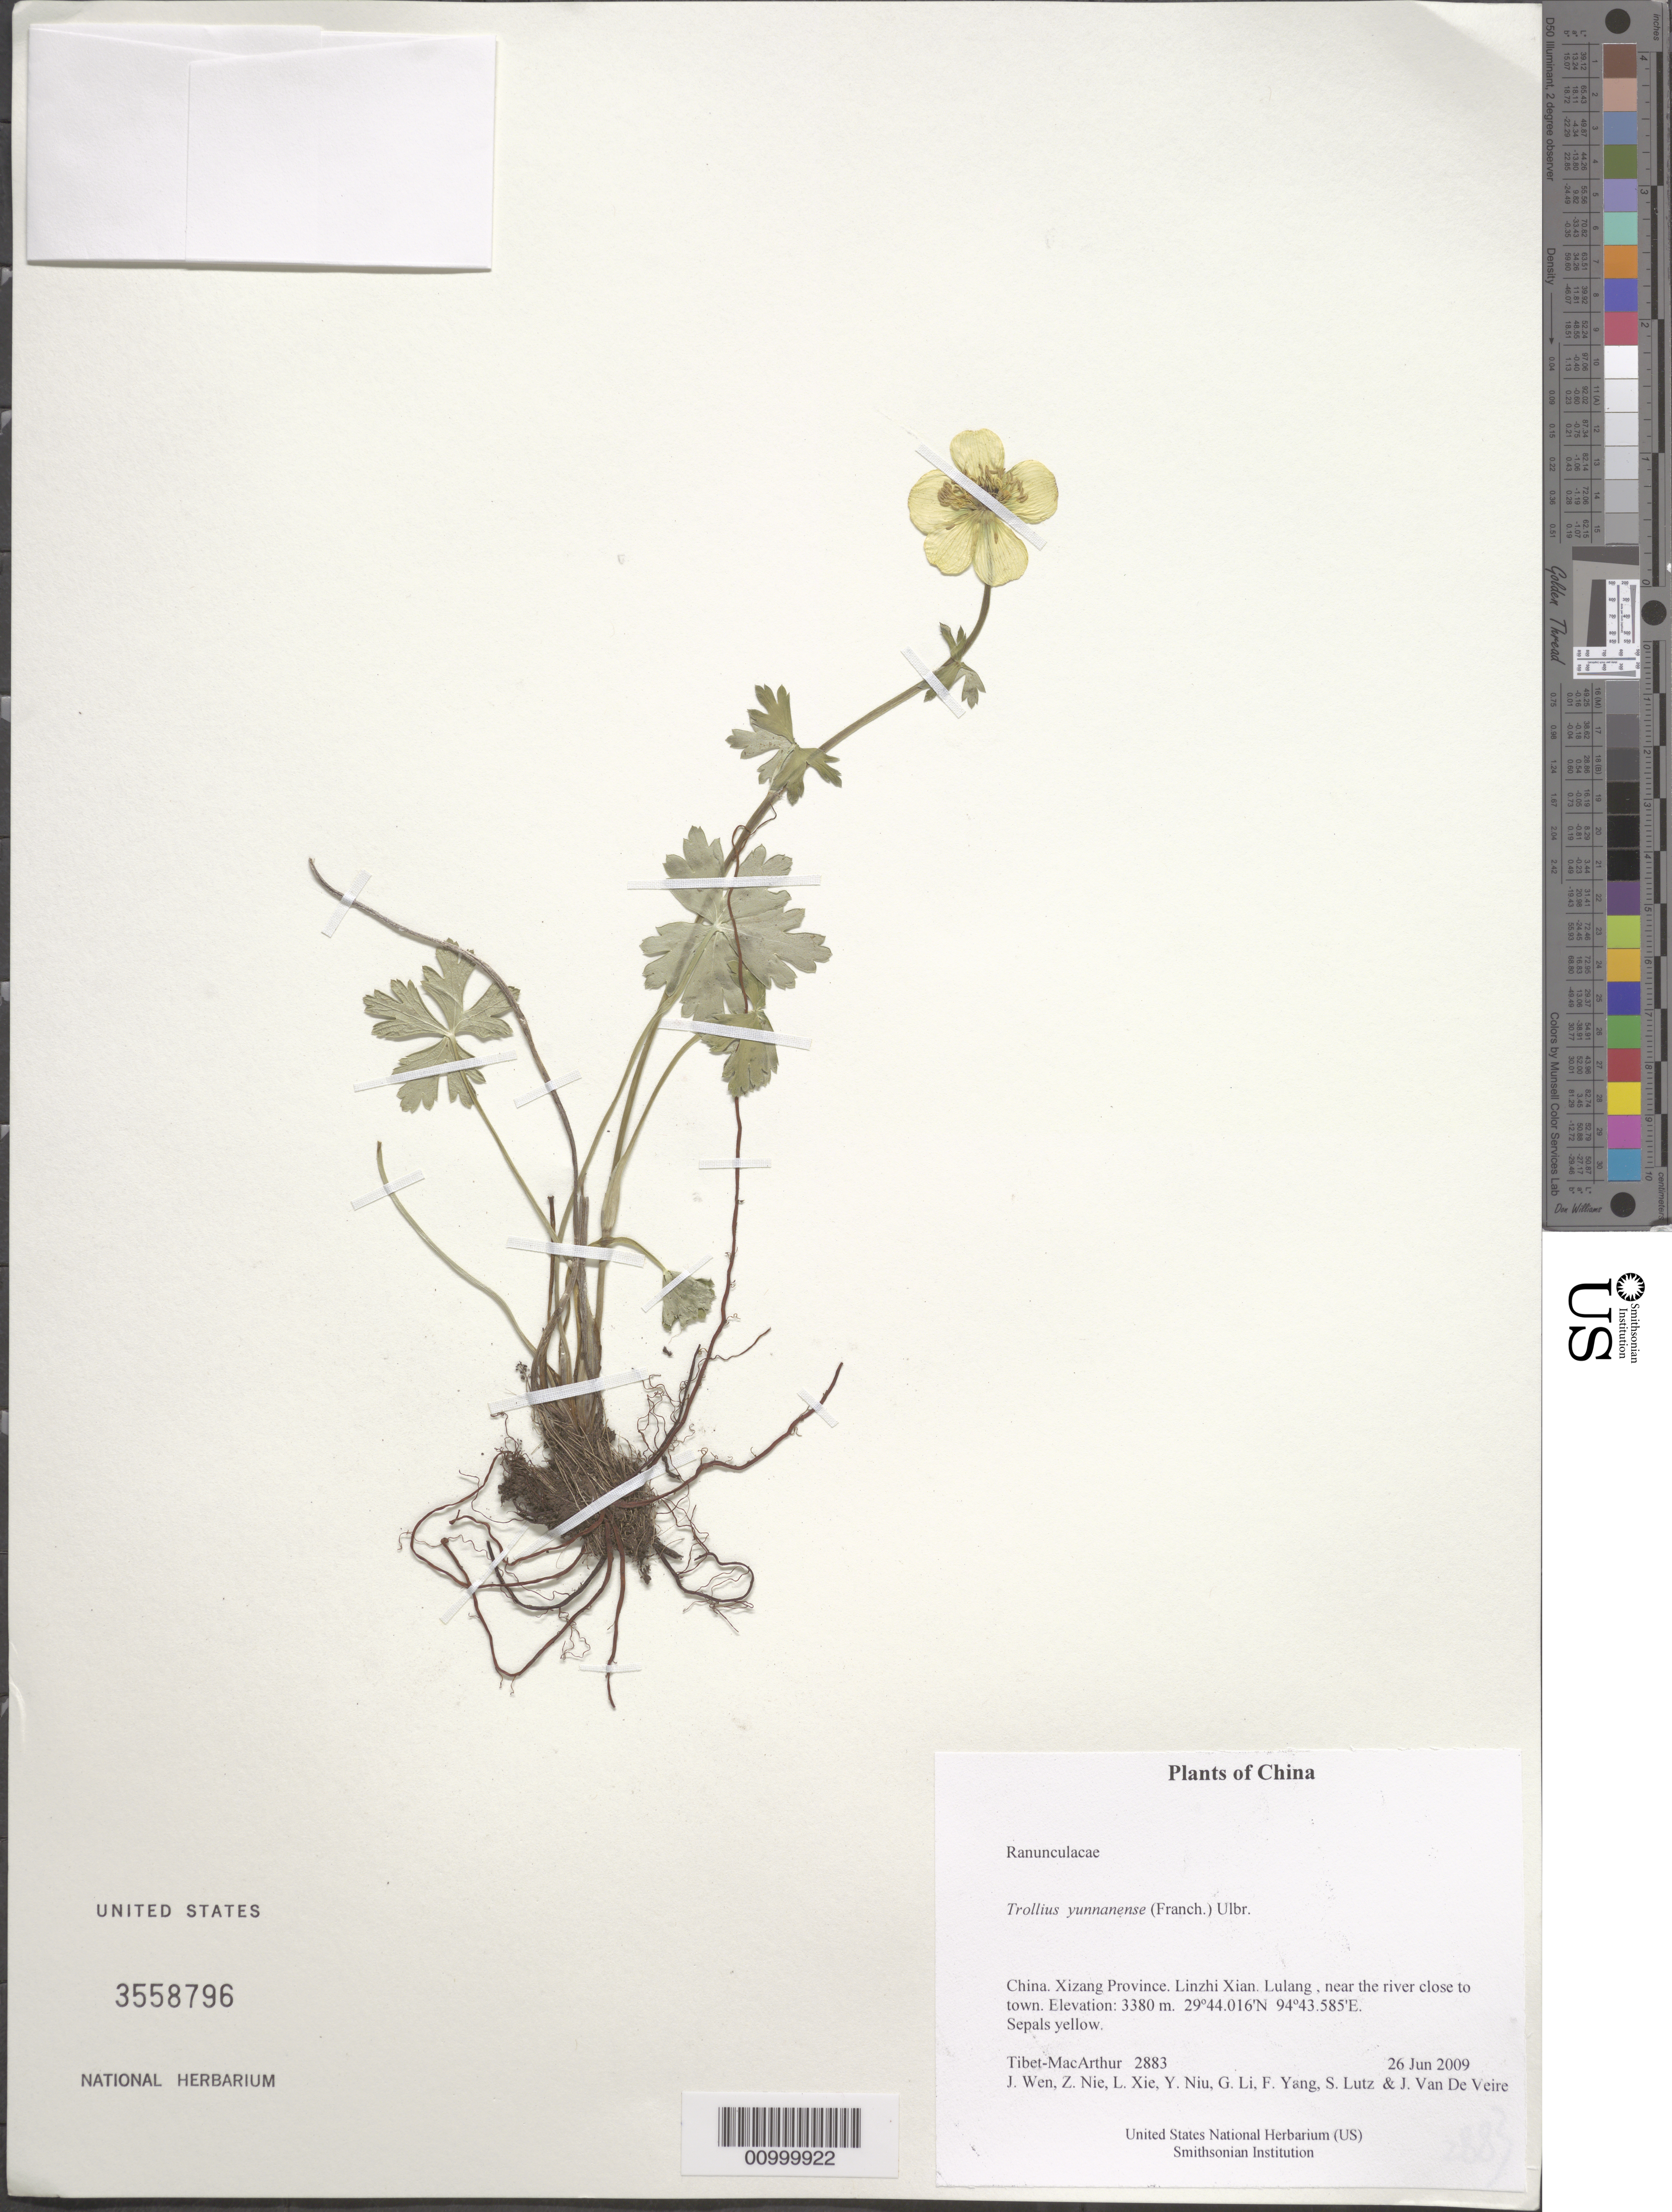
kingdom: Plantae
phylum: Tracheophyta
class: Magnoliopsida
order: Ranunculales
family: Ranunculaceae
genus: Trollius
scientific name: Trollius yunnanensis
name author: Ulbr.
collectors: Tibet-MacArthur, J. Wen, Z. Nie, L. Xie, Y. Niu, G. Li, F. Yang, S. Lutz & J. Van De Veire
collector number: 2883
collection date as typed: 26 Jun 2009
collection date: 2009-06-26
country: China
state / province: Xizang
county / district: Linzhi Xian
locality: Lulang , near the river close to town.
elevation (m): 3380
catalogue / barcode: US 3558796